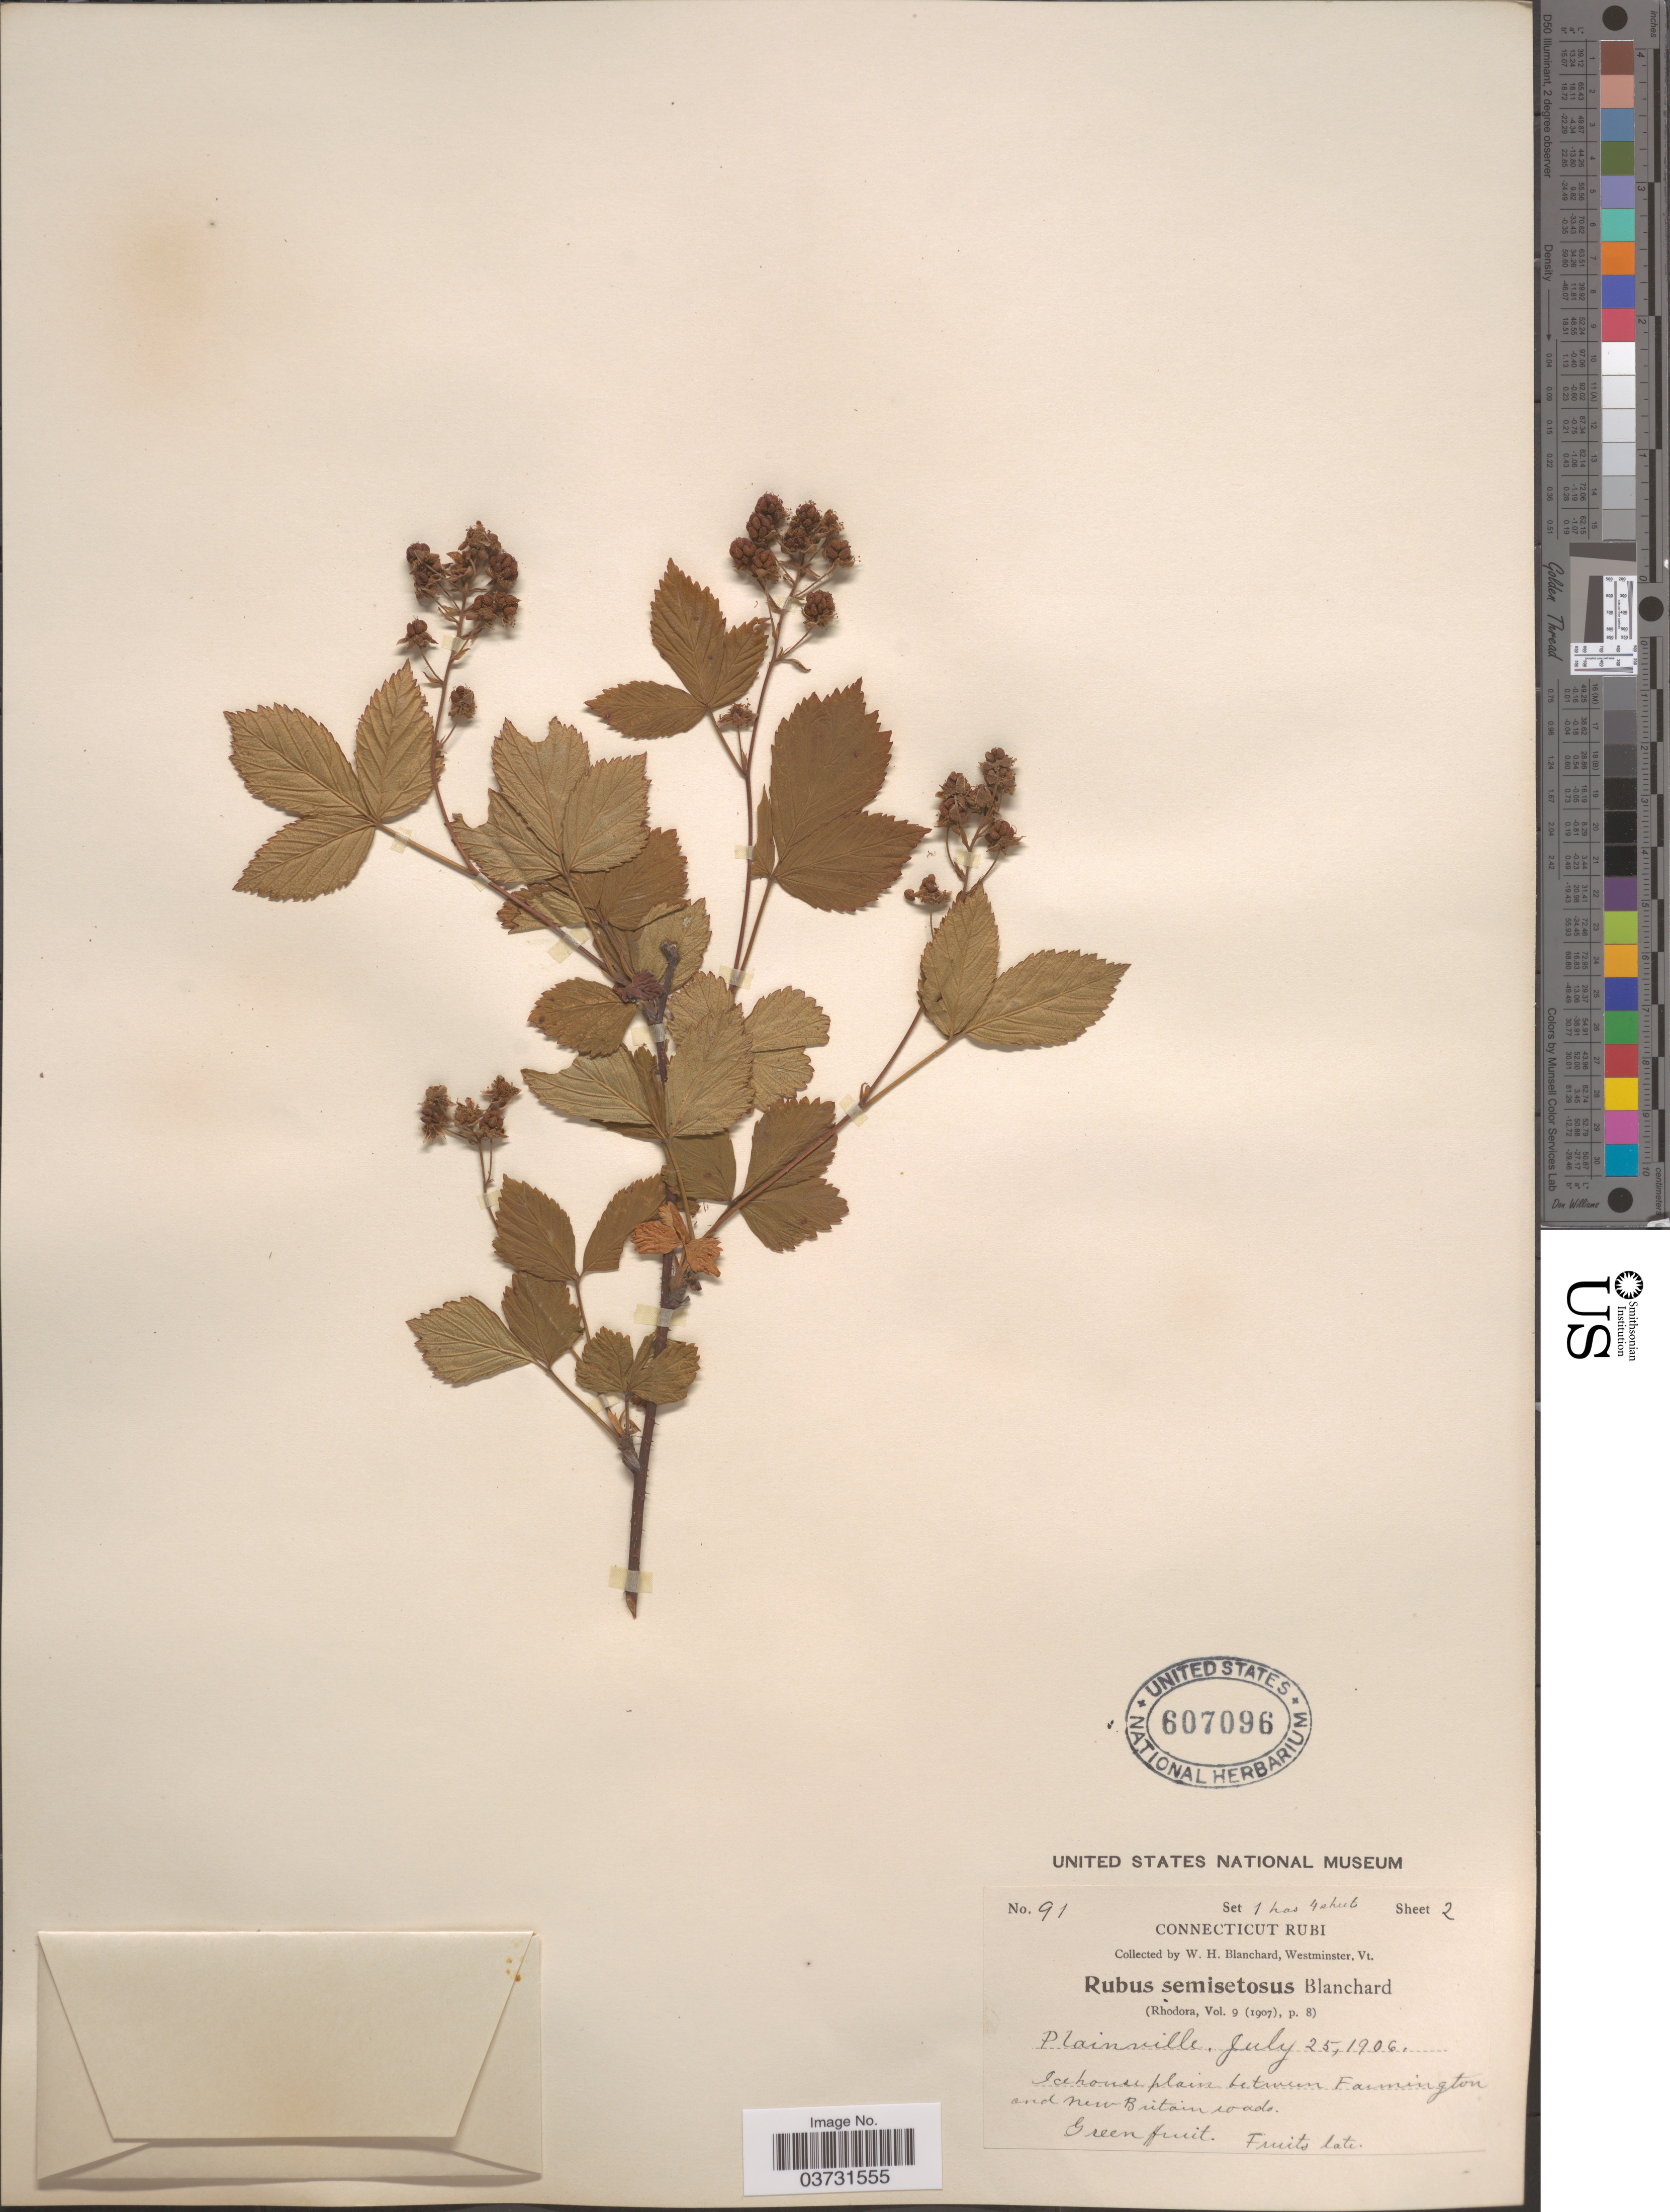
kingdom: Plantae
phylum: Tracheophyta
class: Magnoliopsida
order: Rosales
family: Rosaceae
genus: Rubus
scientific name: Rubus nigricans x R. recurvans Blanch.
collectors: W. H. Blanchard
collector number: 91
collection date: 1906-07-25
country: United States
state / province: Connecticut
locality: Plainville. Ice house plain between Farmington and New Britain roads.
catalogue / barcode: US 607096